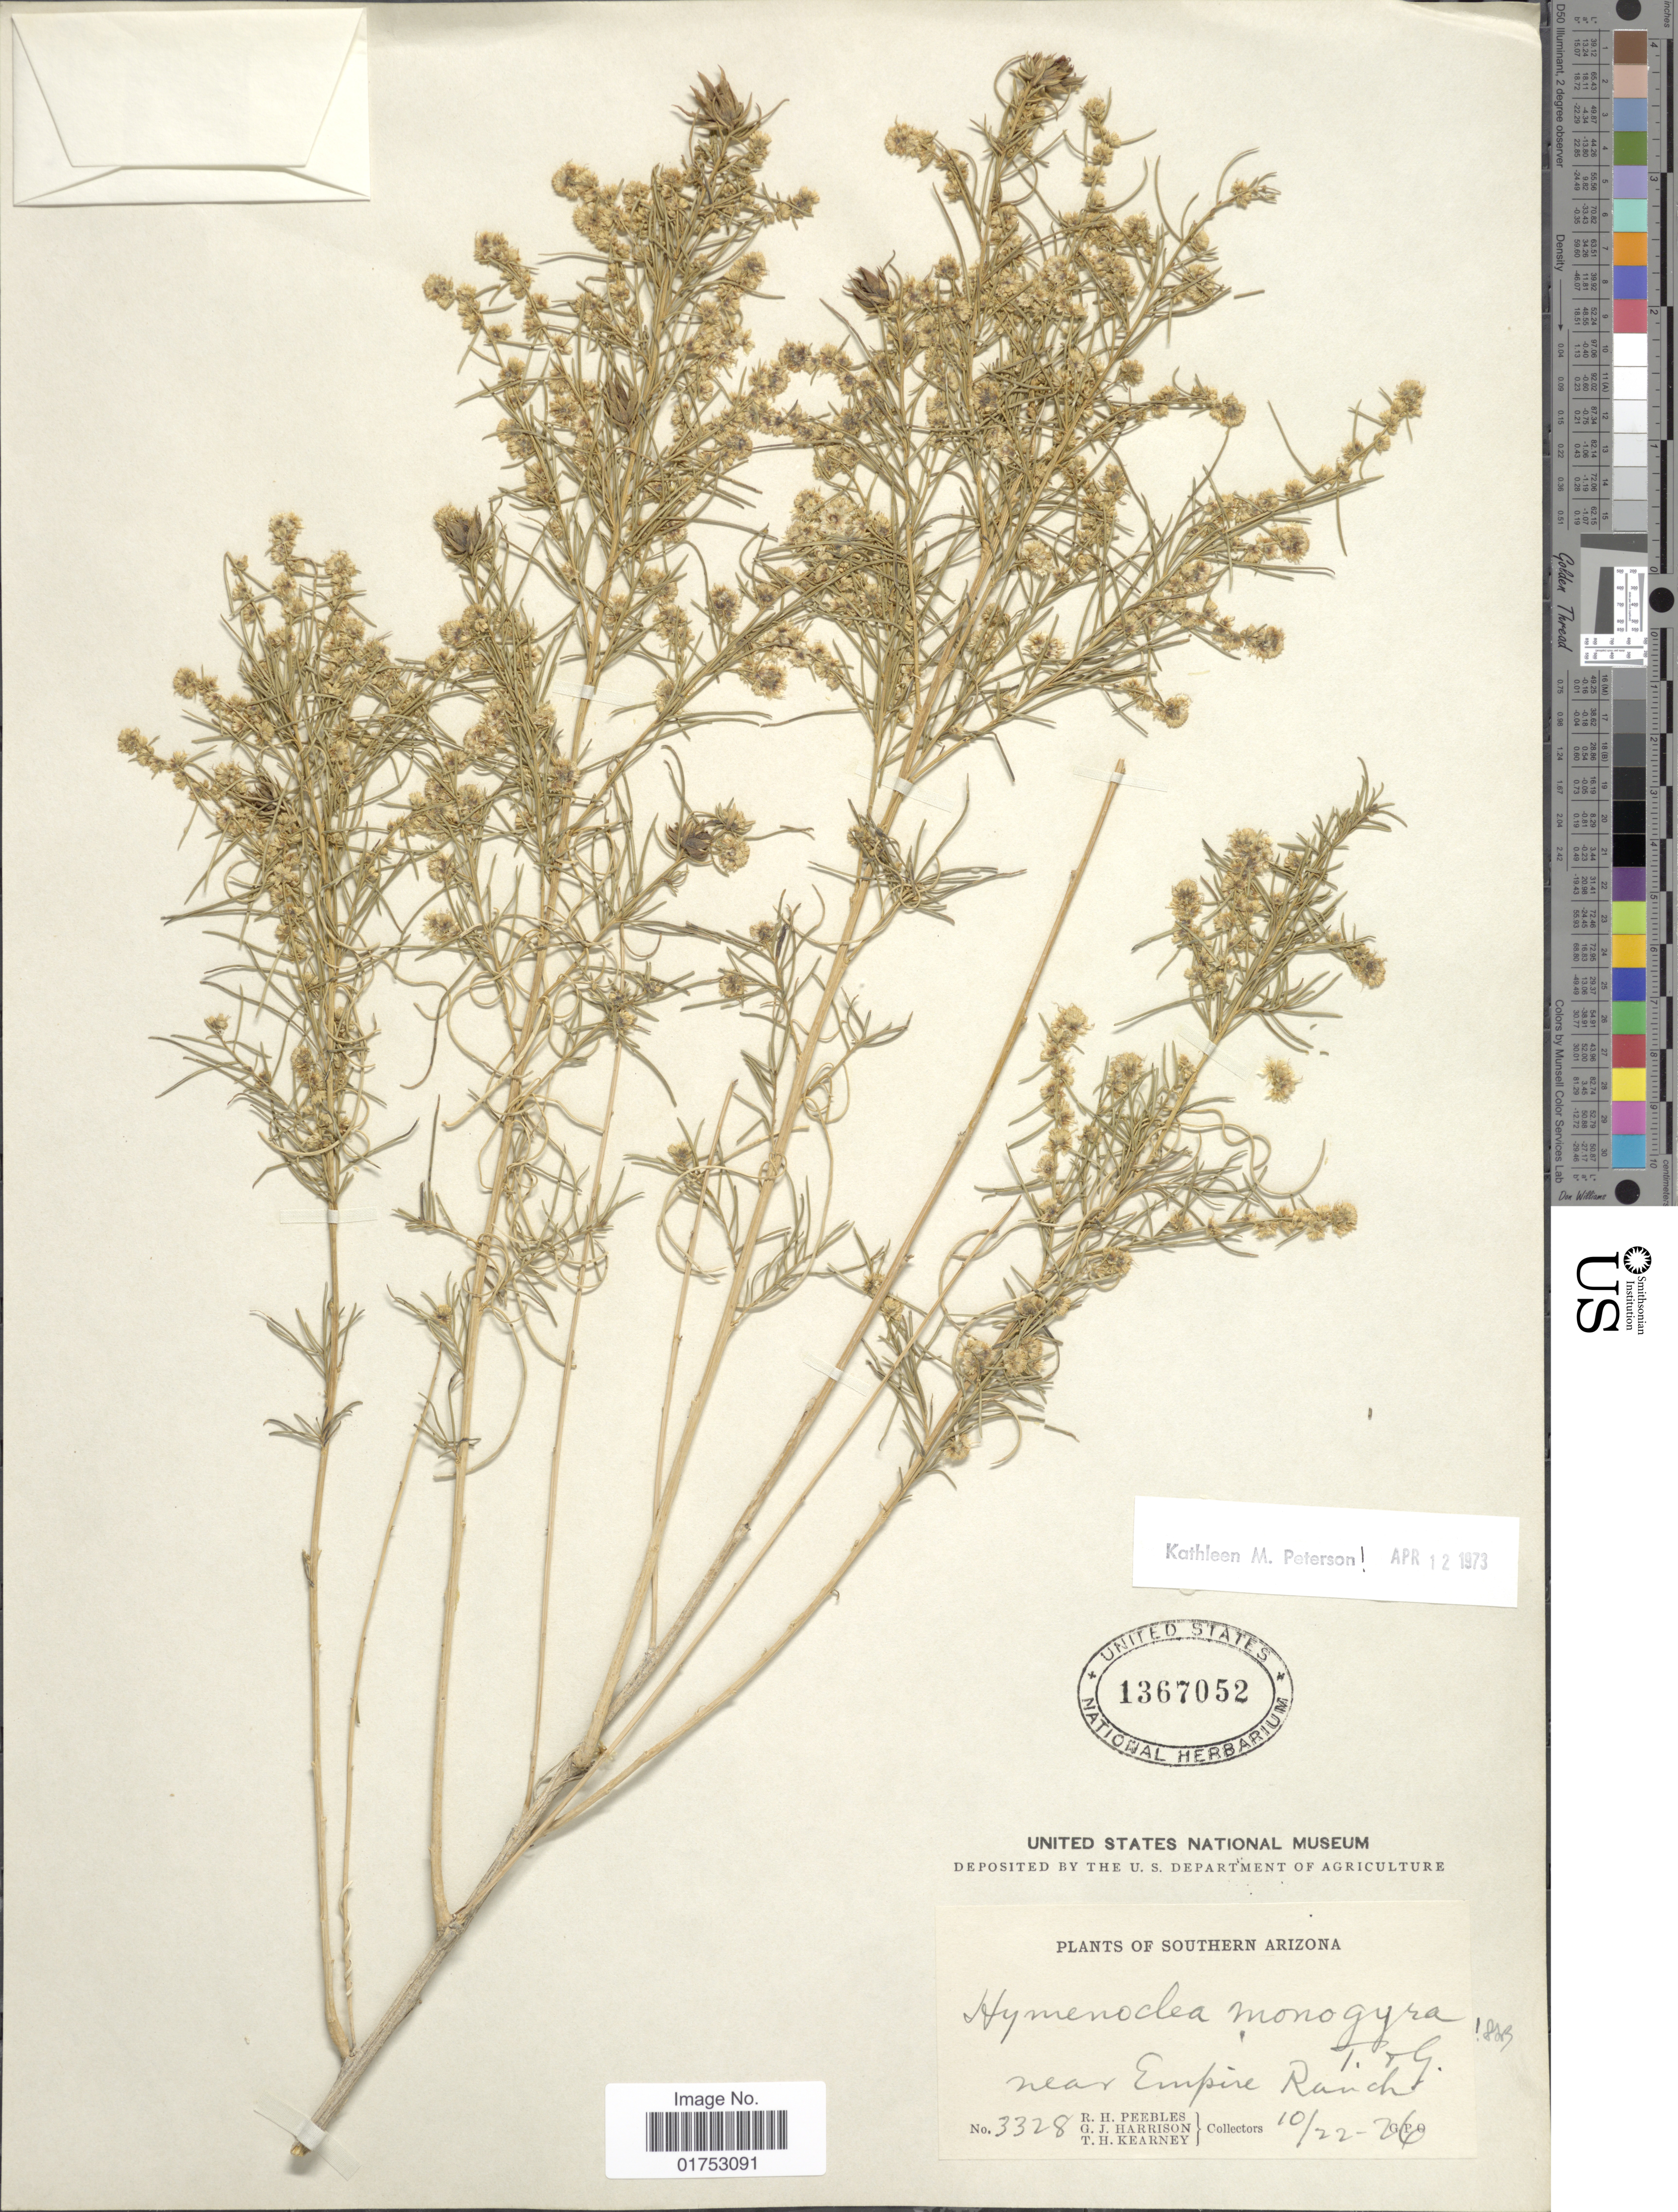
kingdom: Plantae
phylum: Tracheophyta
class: Magnoliopsida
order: Asterales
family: Asteraceae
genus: Hymenoclea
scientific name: Hymenoclea monogyra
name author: Torr. & A. Gray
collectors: R. H. Peebles, G. J. Harrison & T. H. Kearney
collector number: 3328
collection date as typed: Transcribed d/m/y: 22/10/26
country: United States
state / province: Arizona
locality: Southern Arizona, near Empire Ranch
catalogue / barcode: US 1367052